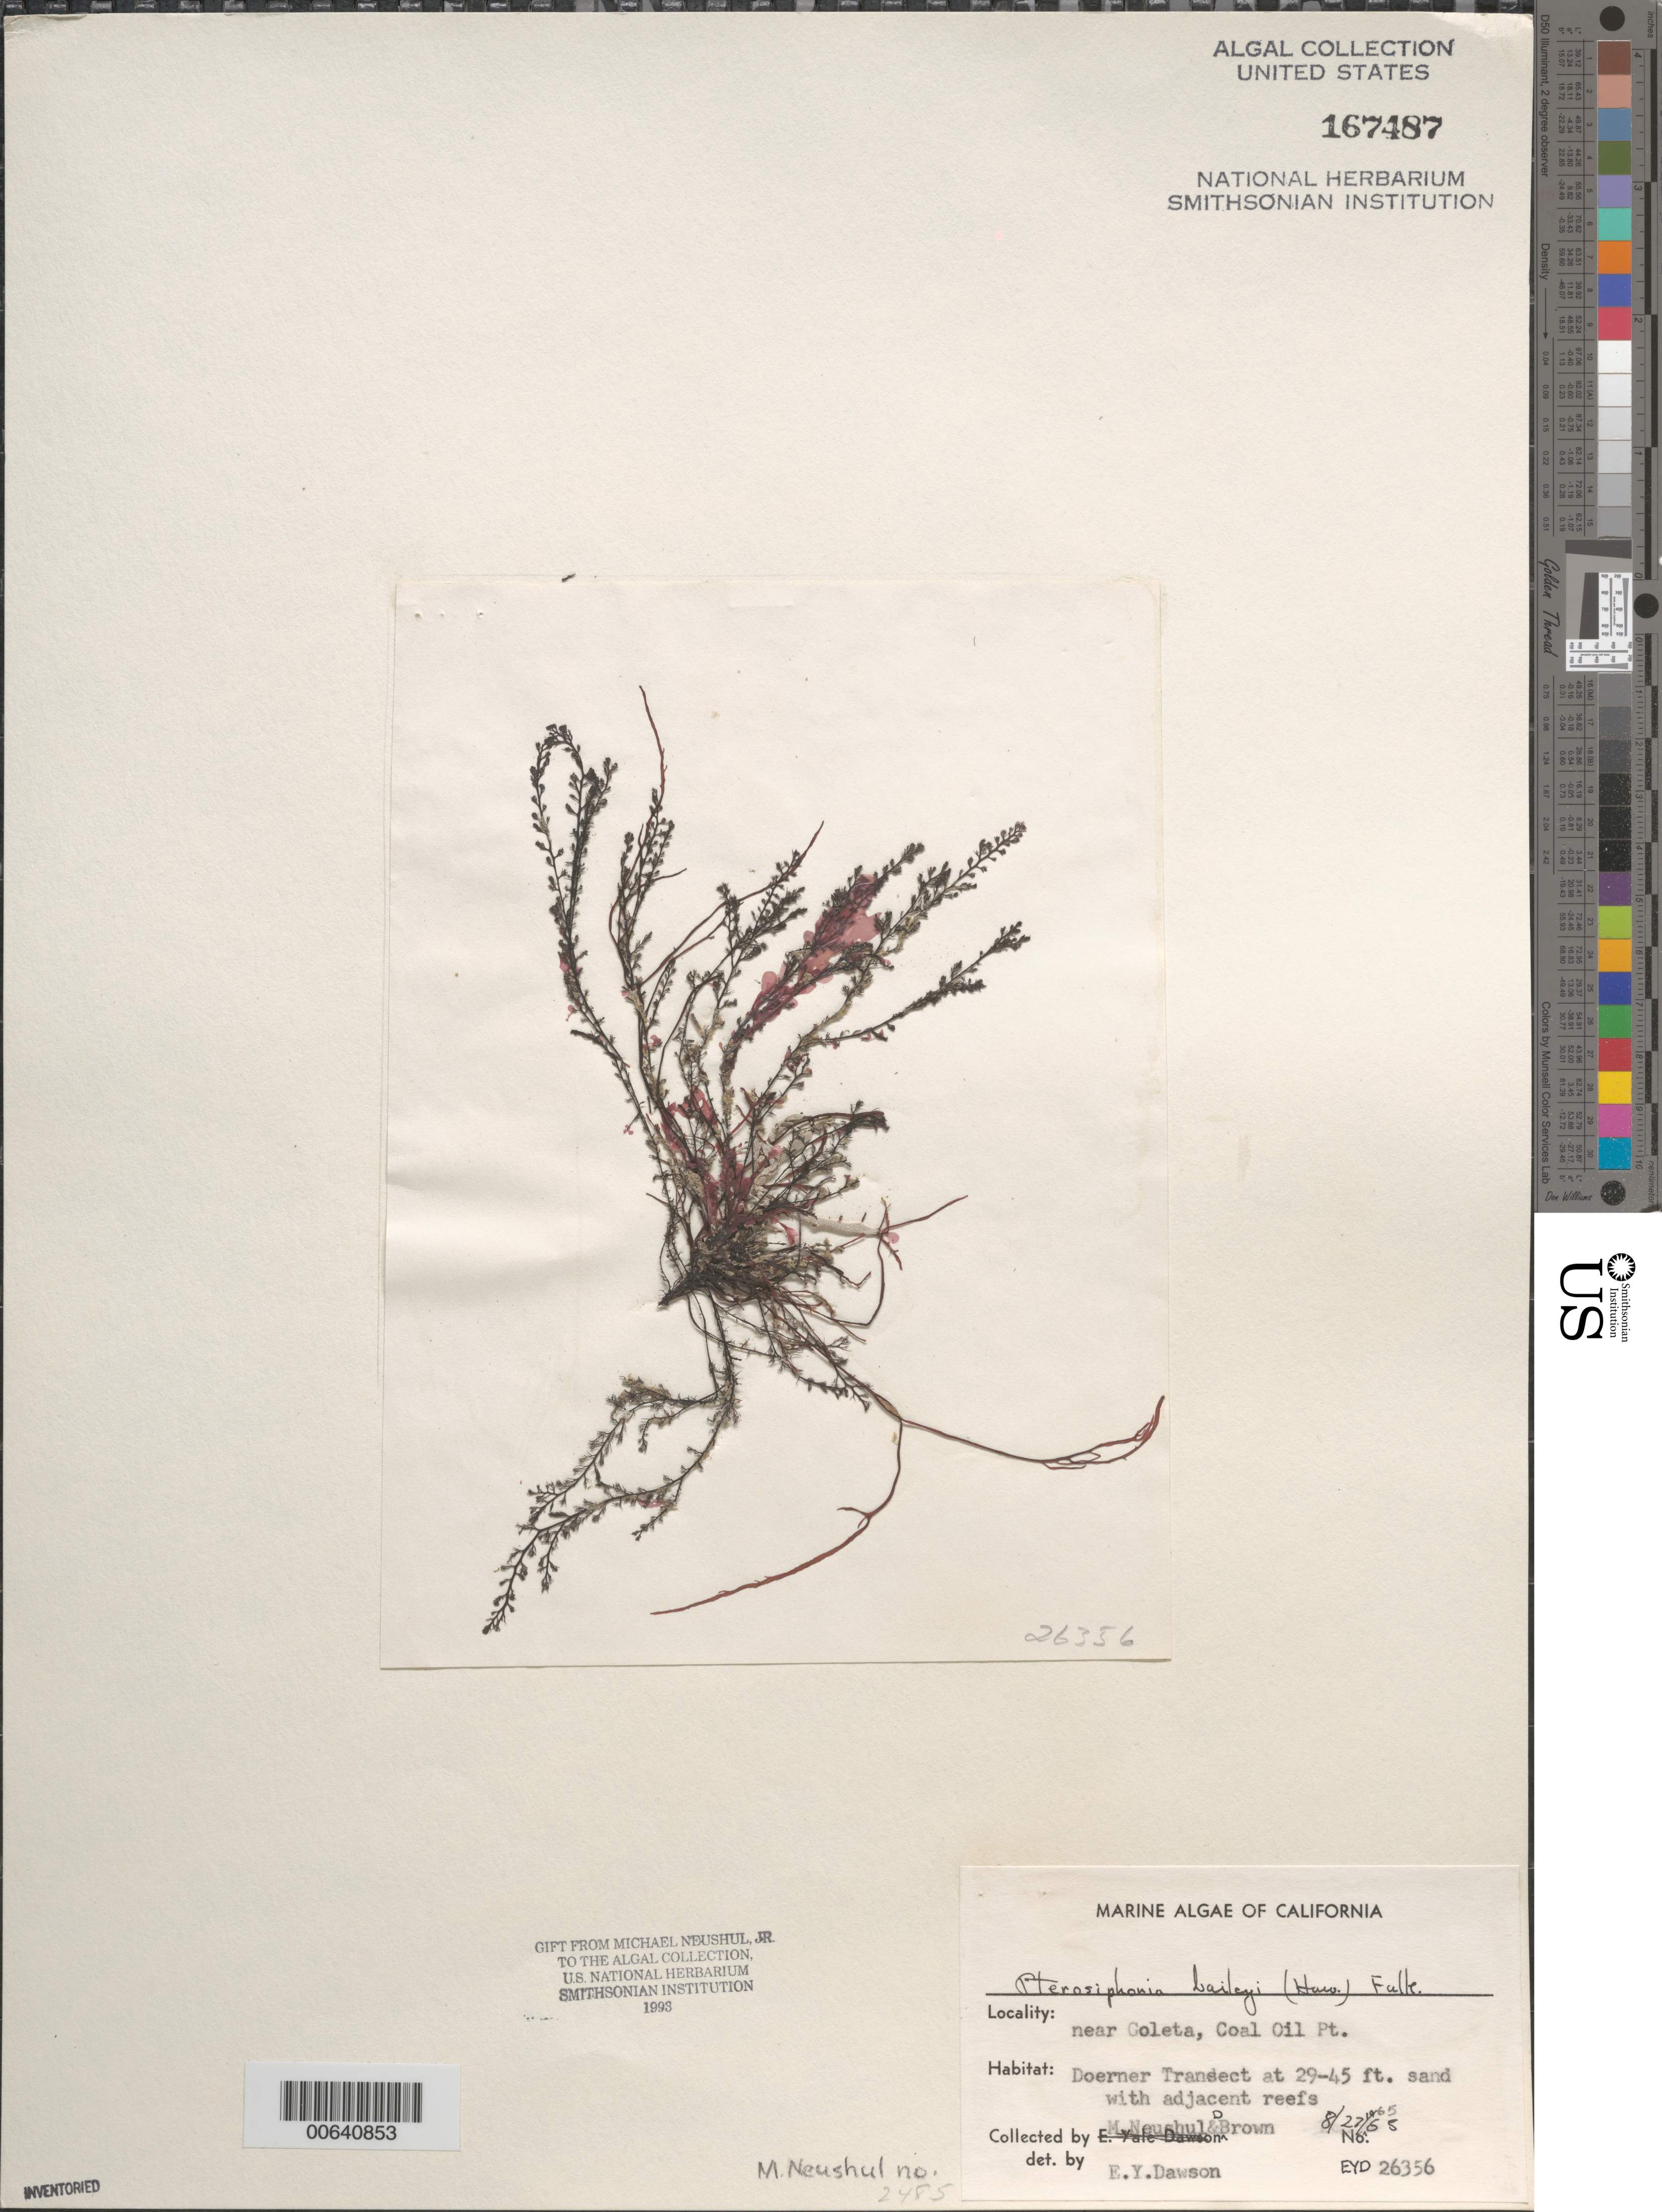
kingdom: Plantae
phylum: Rhodophyta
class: Florideophyceae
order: Ceramiales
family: Rhodomelaceae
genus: Symphyocladiella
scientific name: Symphyocladiella baileyi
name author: (Harvey) D.E.Bustamante et al.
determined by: Algae name updating Project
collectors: M. Neushul & D. Brown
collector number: EYD 26356 & Neushul 2485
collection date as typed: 27 Aug 1965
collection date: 1965-08-27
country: United States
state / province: California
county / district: Santa Barbara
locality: Coal Oil Point, near Goleta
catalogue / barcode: US 167487